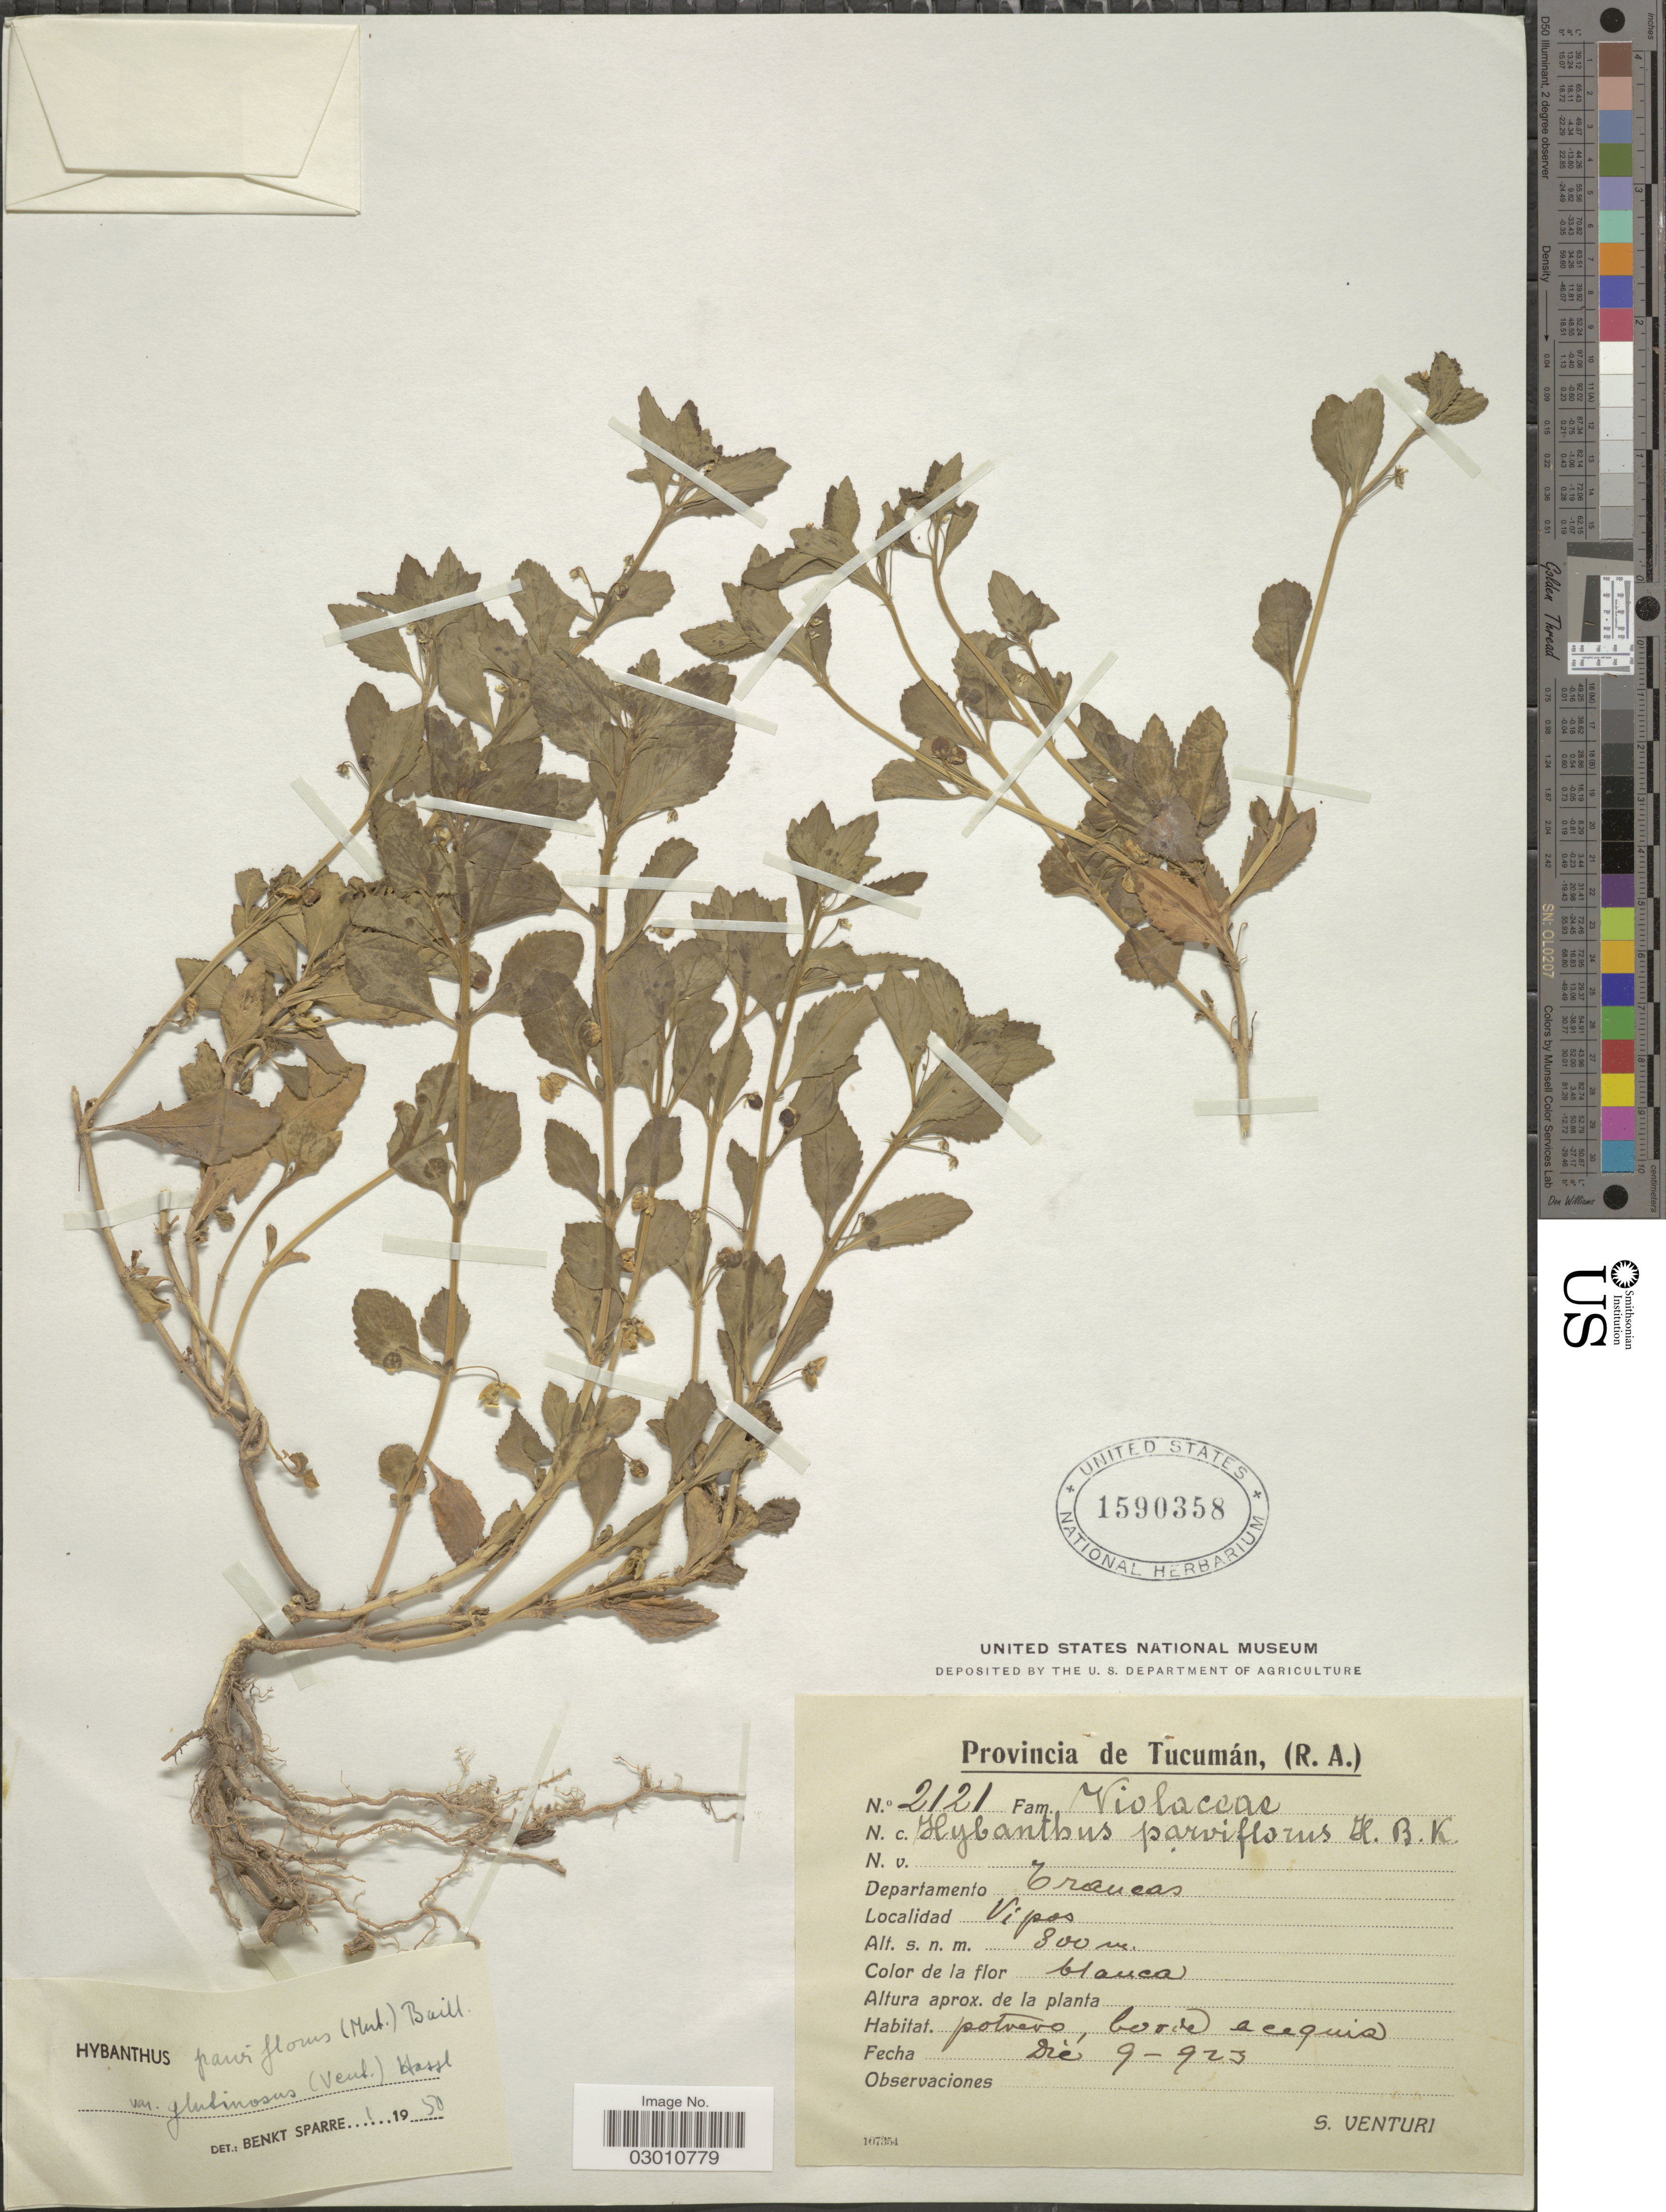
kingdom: Plantae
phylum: Tracheophyta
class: Magnoliopsida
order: Malpighiales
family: Violaceae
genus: Pombalia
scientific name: Pombalia parviflora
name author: (L. f.) Paula-Souza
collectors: S. Venturi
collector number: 2121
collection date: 1923-12-09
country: Argentina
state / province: Tucuman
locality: (R.A.). Departemento Trancas. Vipos, potrero, borde acequia.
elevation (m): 800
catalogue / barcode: US 1590358